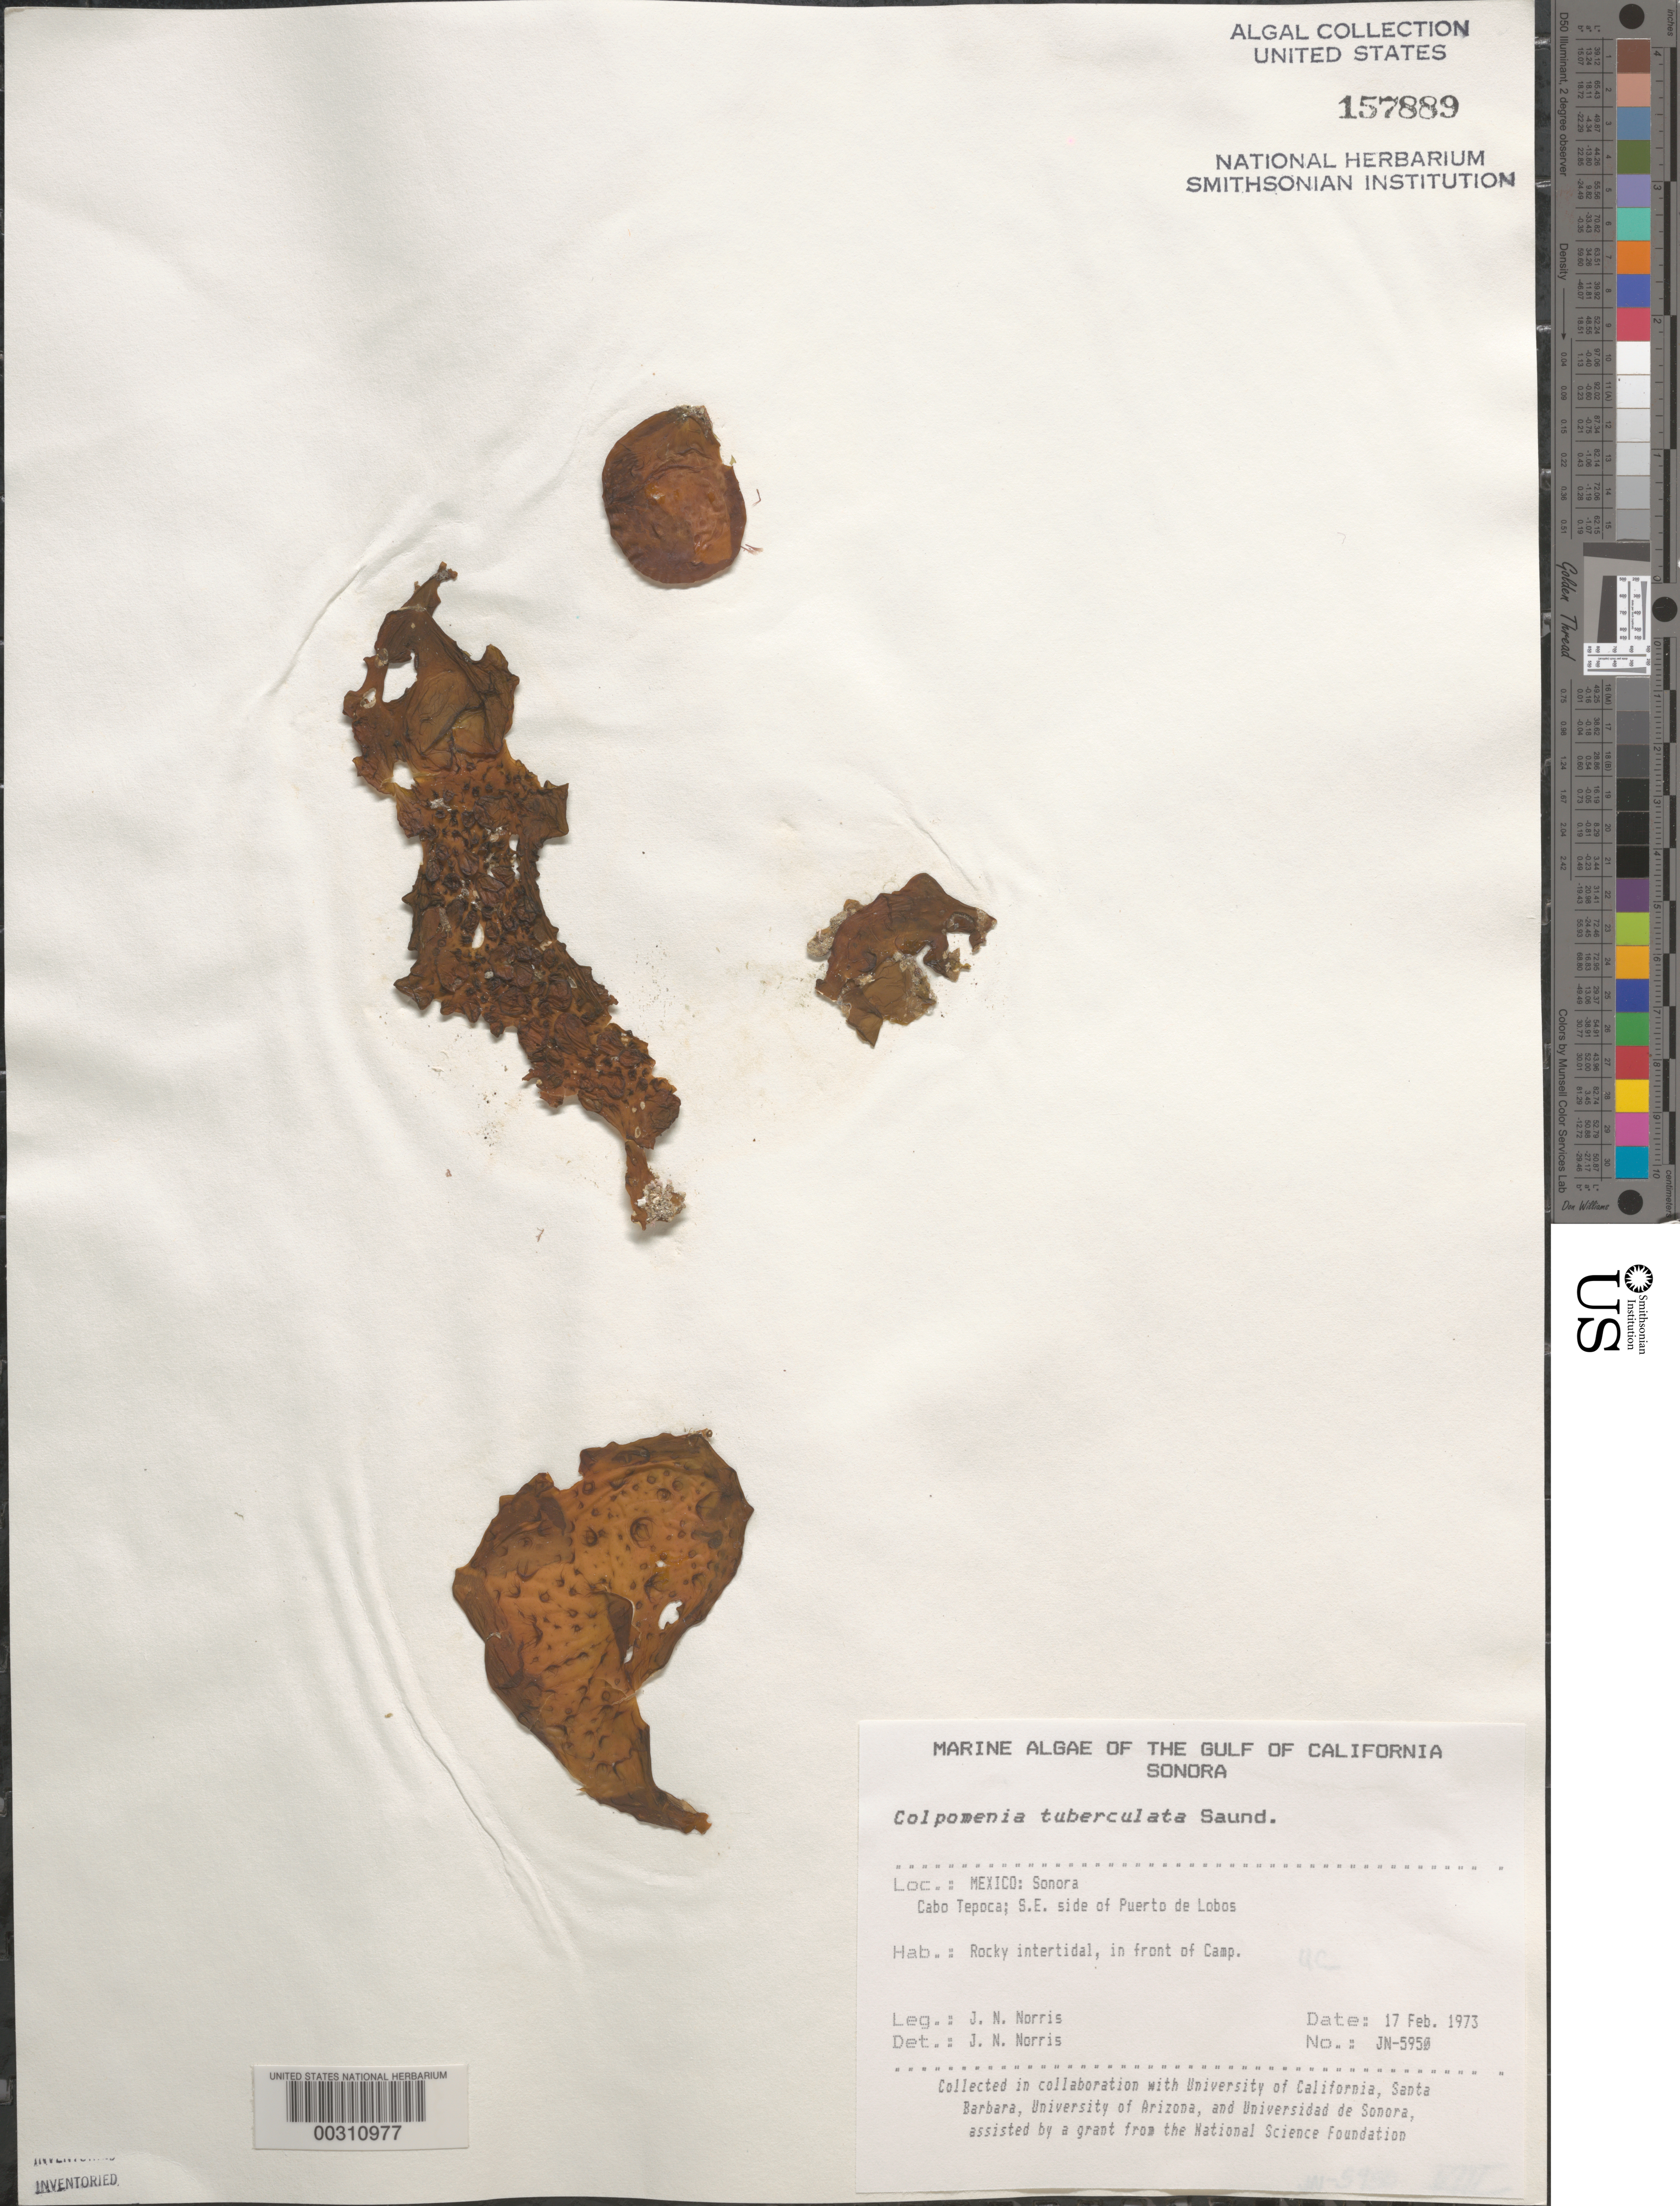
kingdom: Chromista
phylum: Ochrophyta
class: Phaeophyceae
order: Scytosiphonales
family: Scytosiphonaceae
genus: Colpomenia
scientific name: Colpomenia tuberculata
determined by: Norris, James N.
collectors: J. N. Norris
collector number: JN-5950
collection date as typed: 17 Feb 1973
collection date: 1973-02-17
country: Mexico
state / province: Sonora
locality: Cabo Tepoca, Puerto de Lobos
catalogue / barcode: US 157889